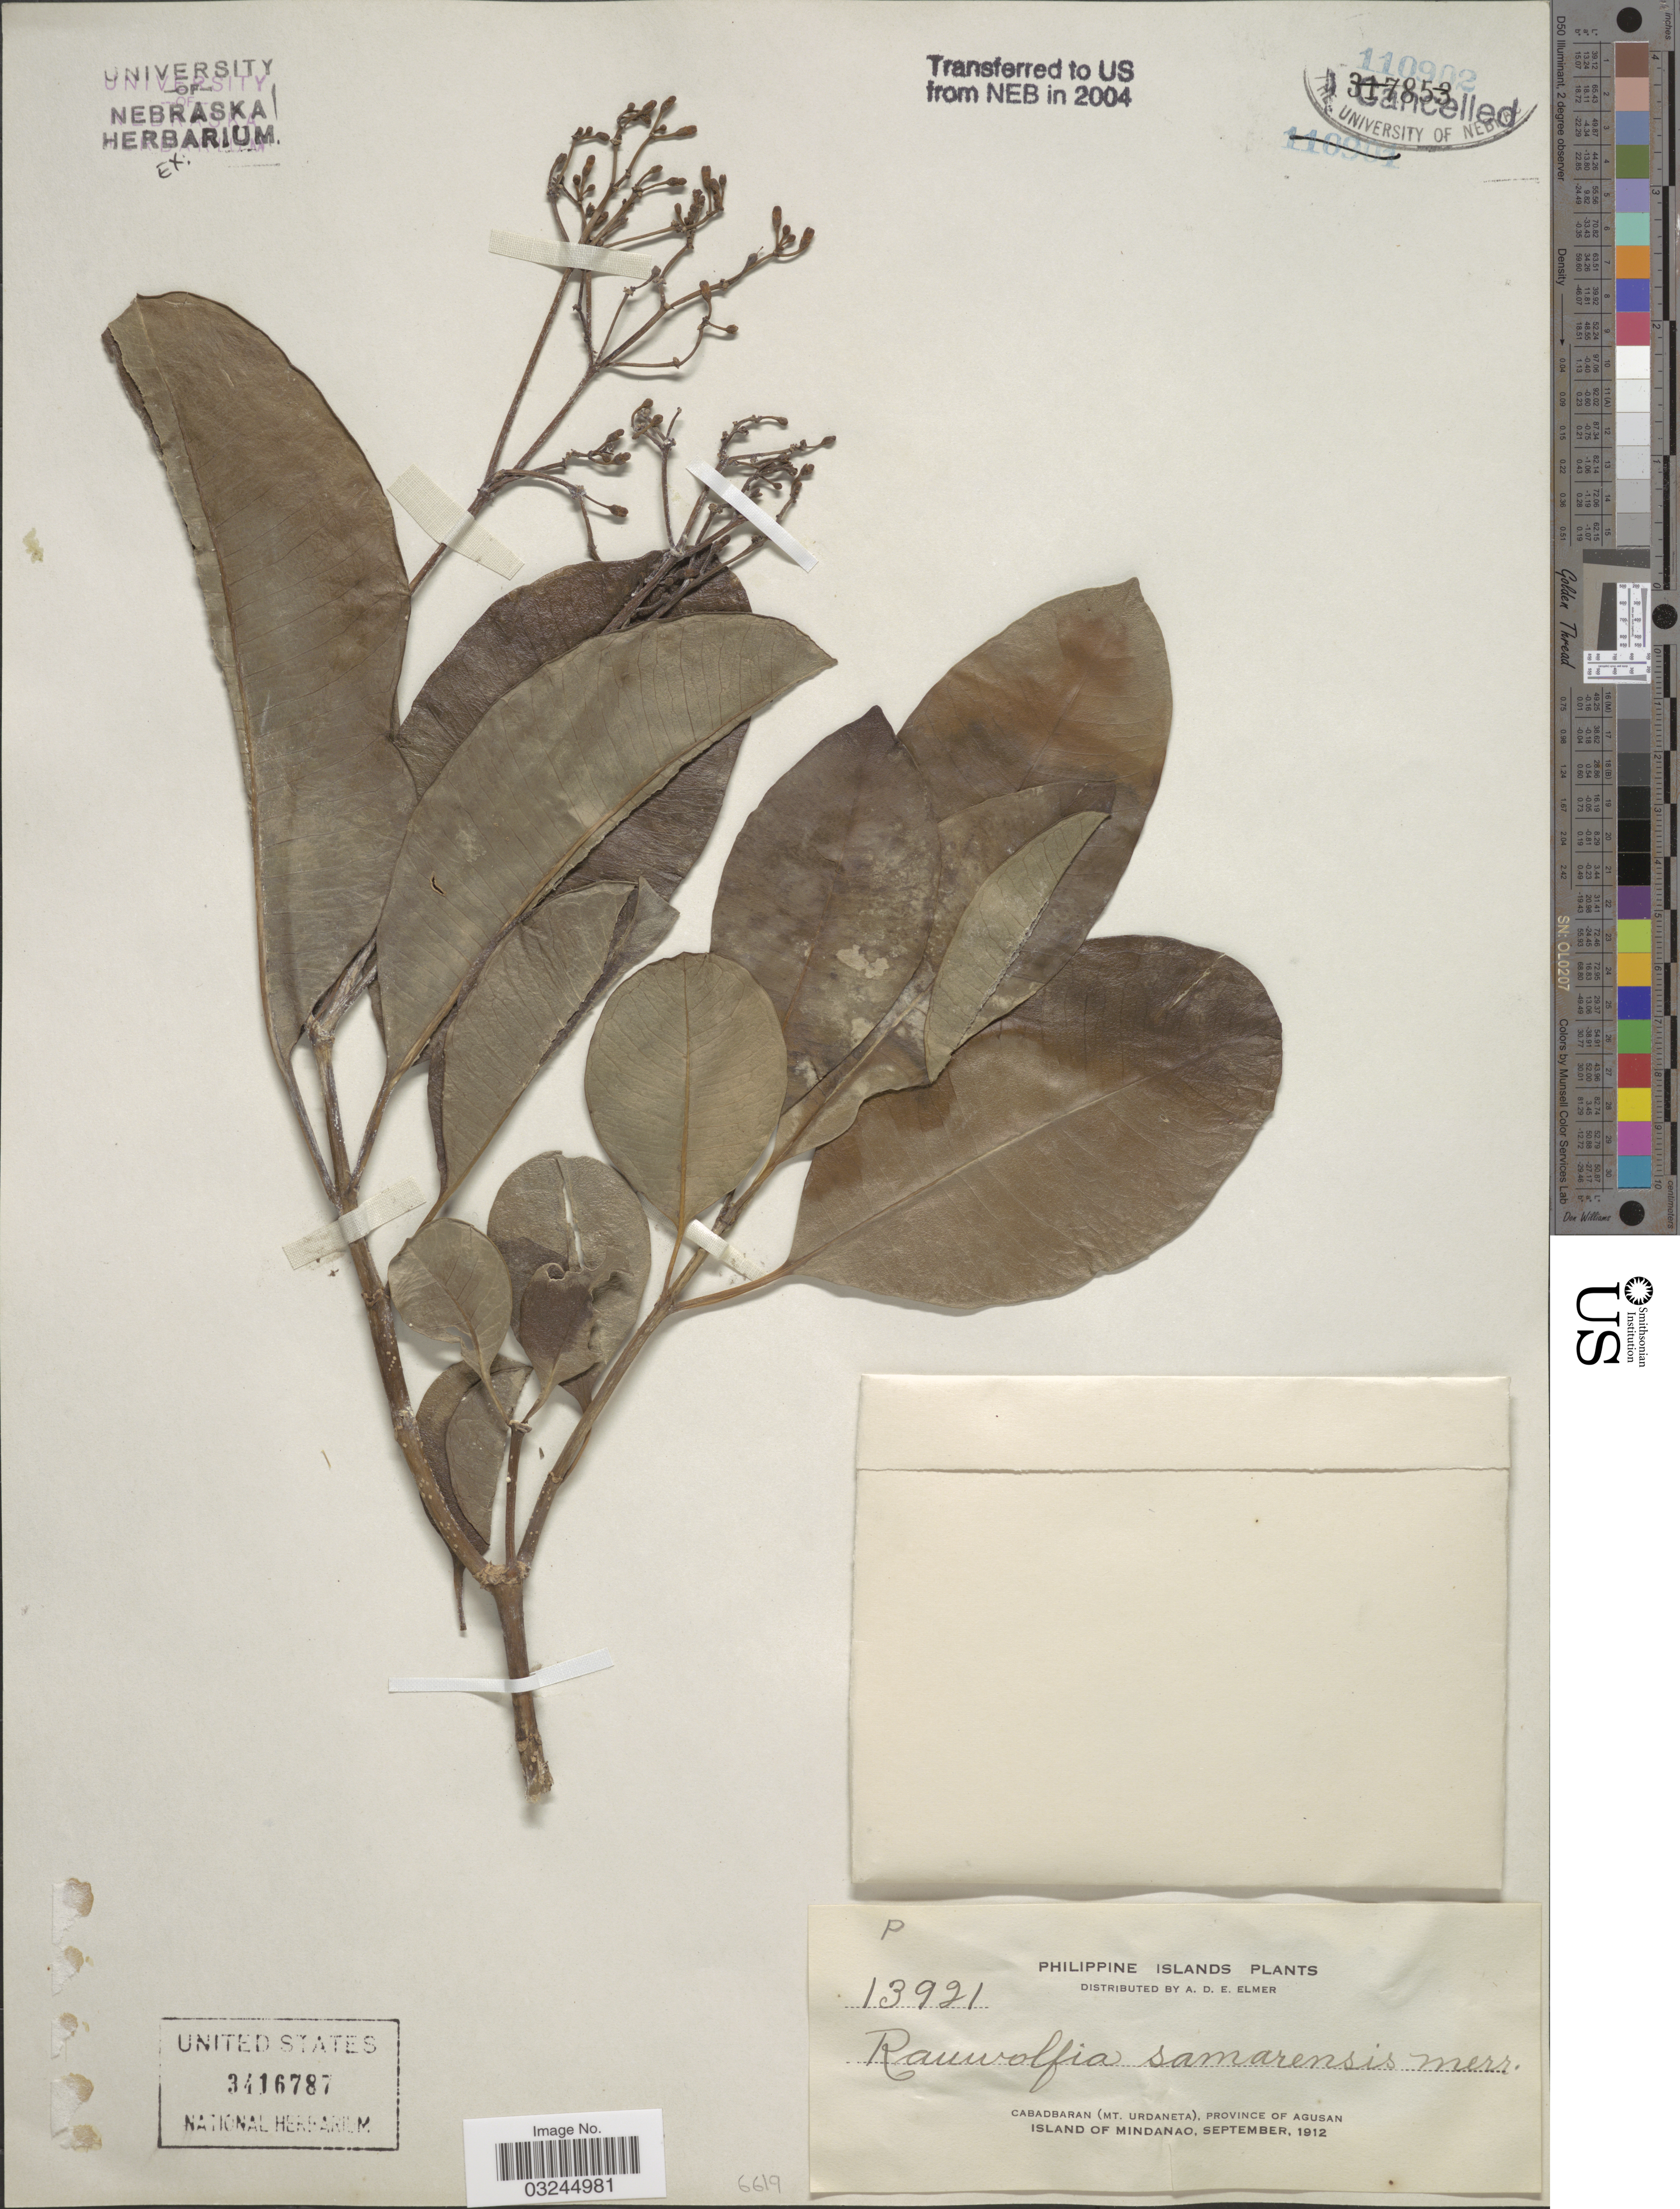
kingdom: Plantae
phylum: Tracheophyta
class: Magnoliopsida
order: Gentianales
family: Apocynaceae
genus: Rauvolfia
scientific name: Rauvolfia samarensis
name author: Merr.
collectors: A. D. E. Elmer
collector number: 13921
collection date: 1912-09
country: Philippines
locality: Philippine Islands. Cabadbaran (Mt. Urdaneta), Province of Agusan. Island of Mindanao.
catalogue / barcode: US 3416787